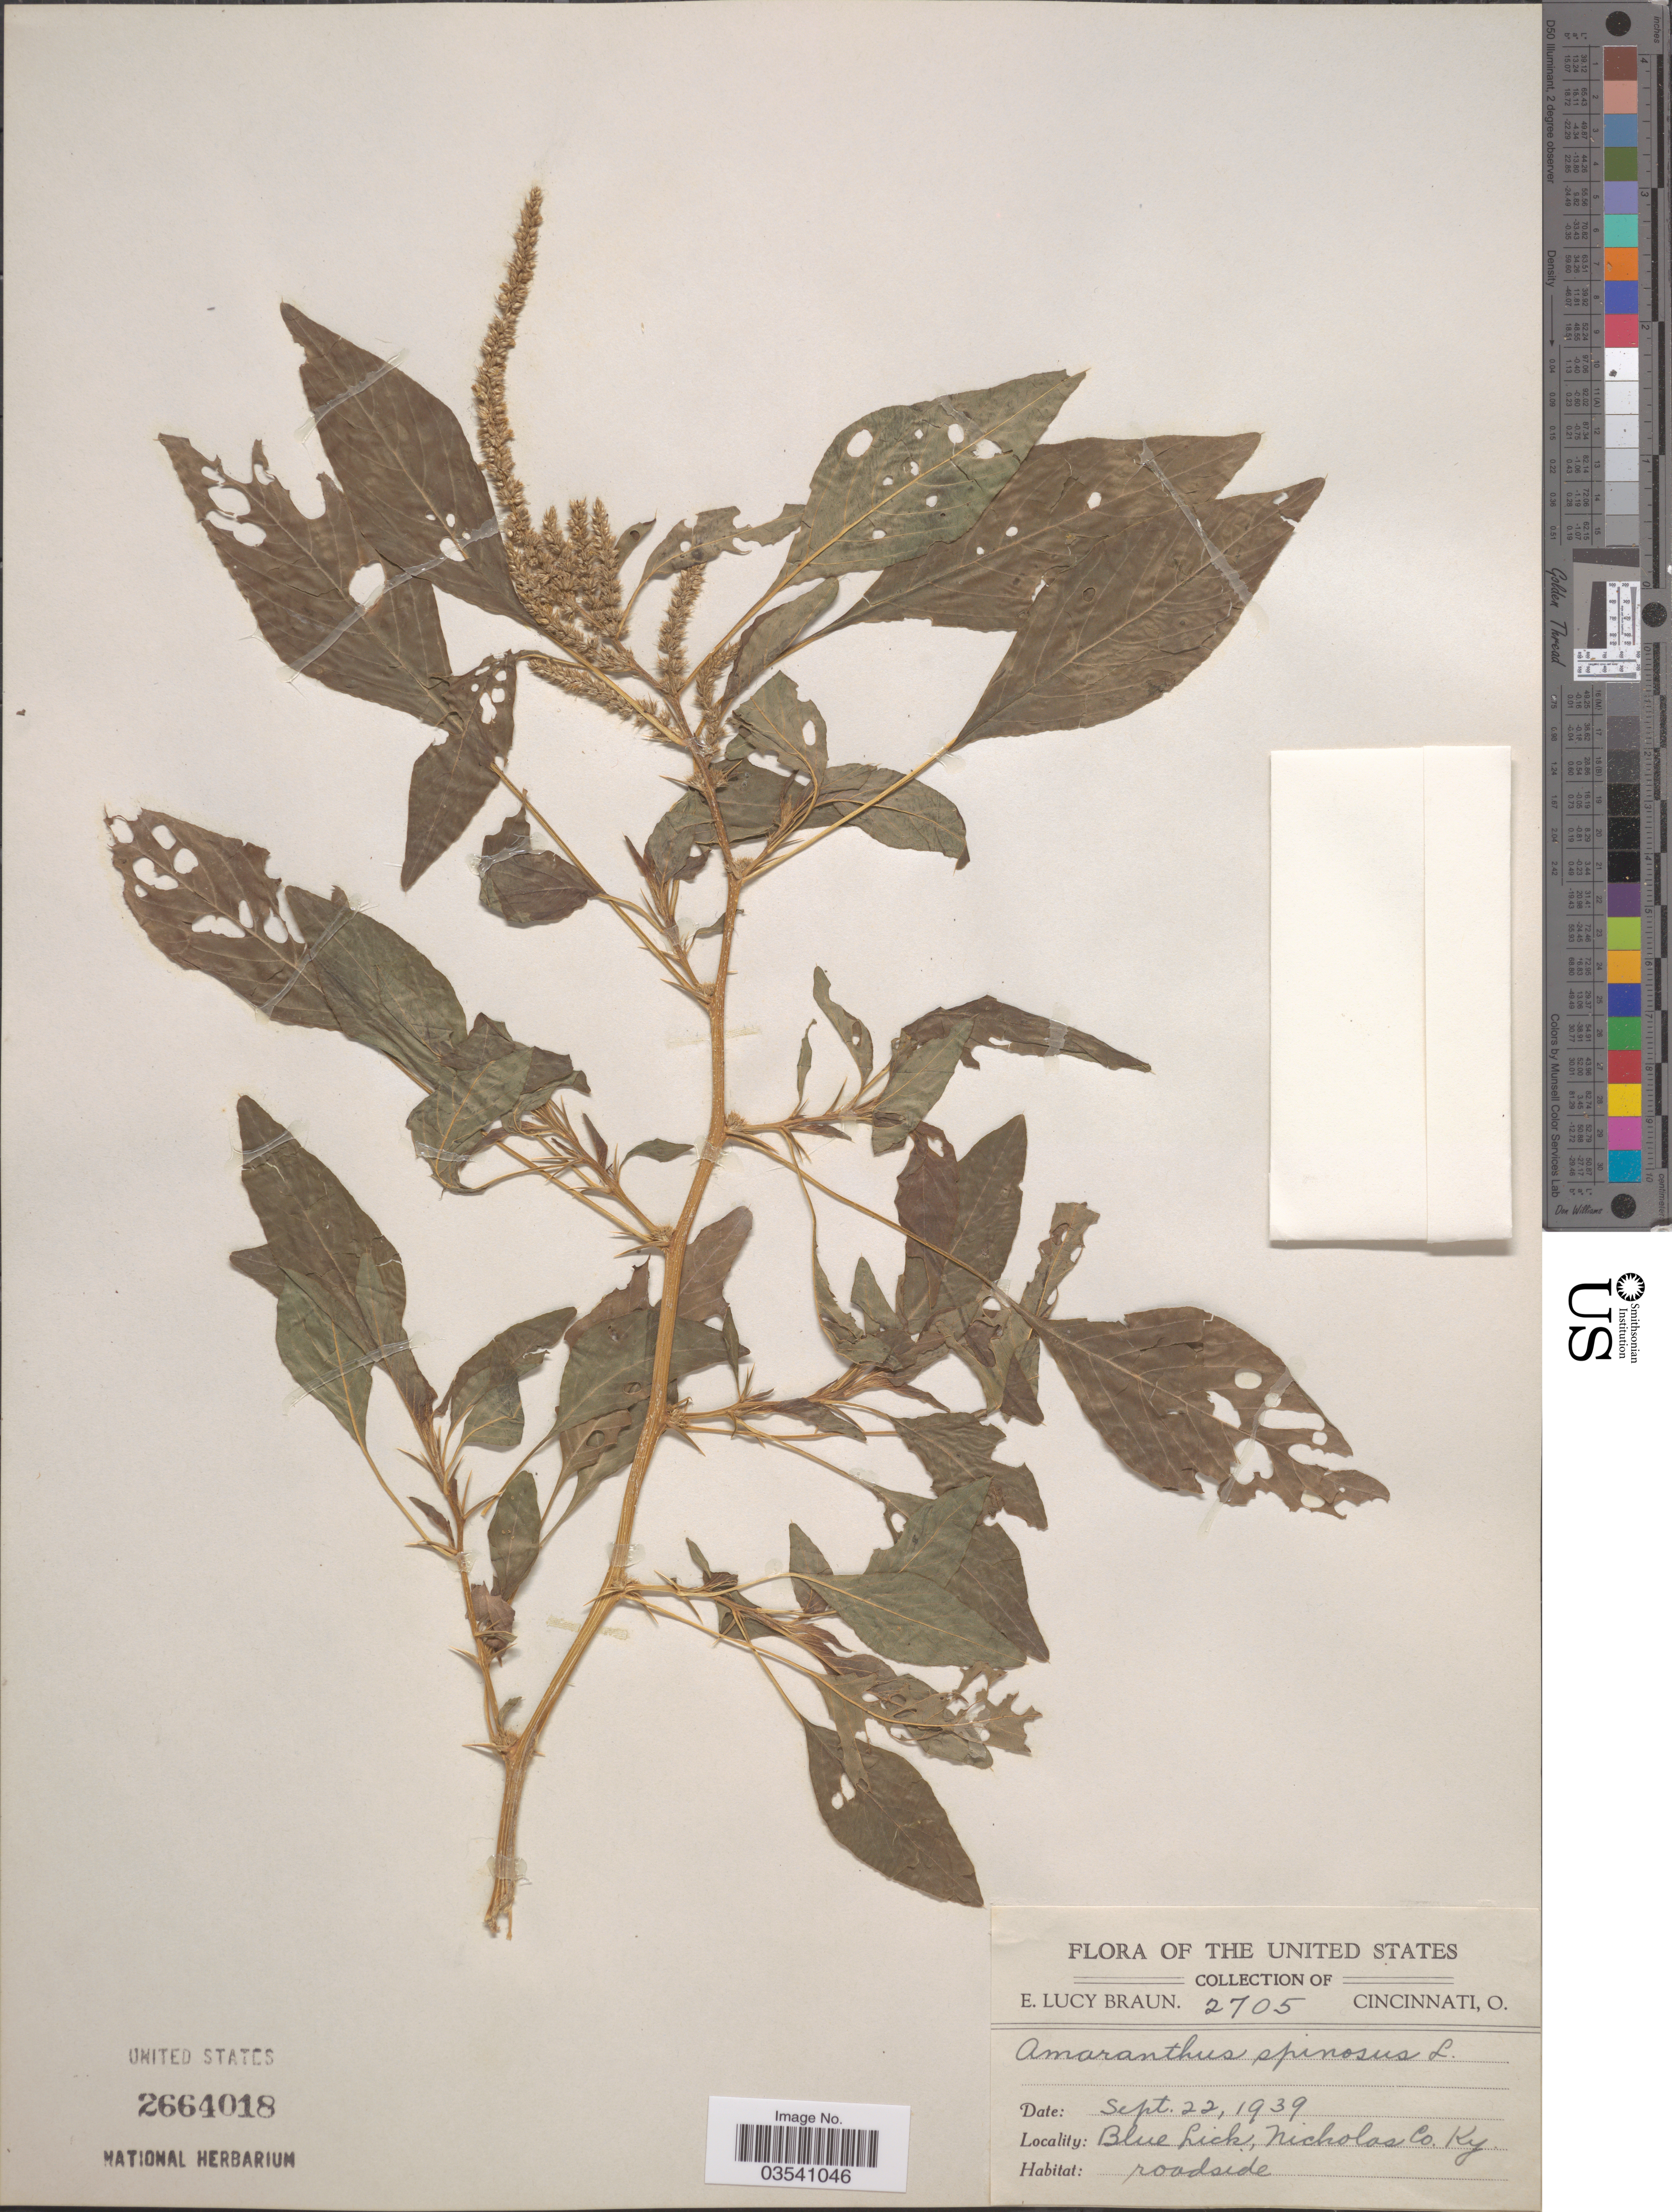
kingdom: Plantae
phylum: Tracheophyta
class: Magnoliopsida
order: Caryophyllales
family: Amaranthaceae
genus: Amaranthus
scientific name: Amaranthus spinosus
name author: L.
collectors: E. L. Braun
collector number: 2705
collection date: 1939-09-22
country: United States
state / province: Kentucky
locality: Blue Lick, Nicholas Co.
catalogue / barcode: US 2664018